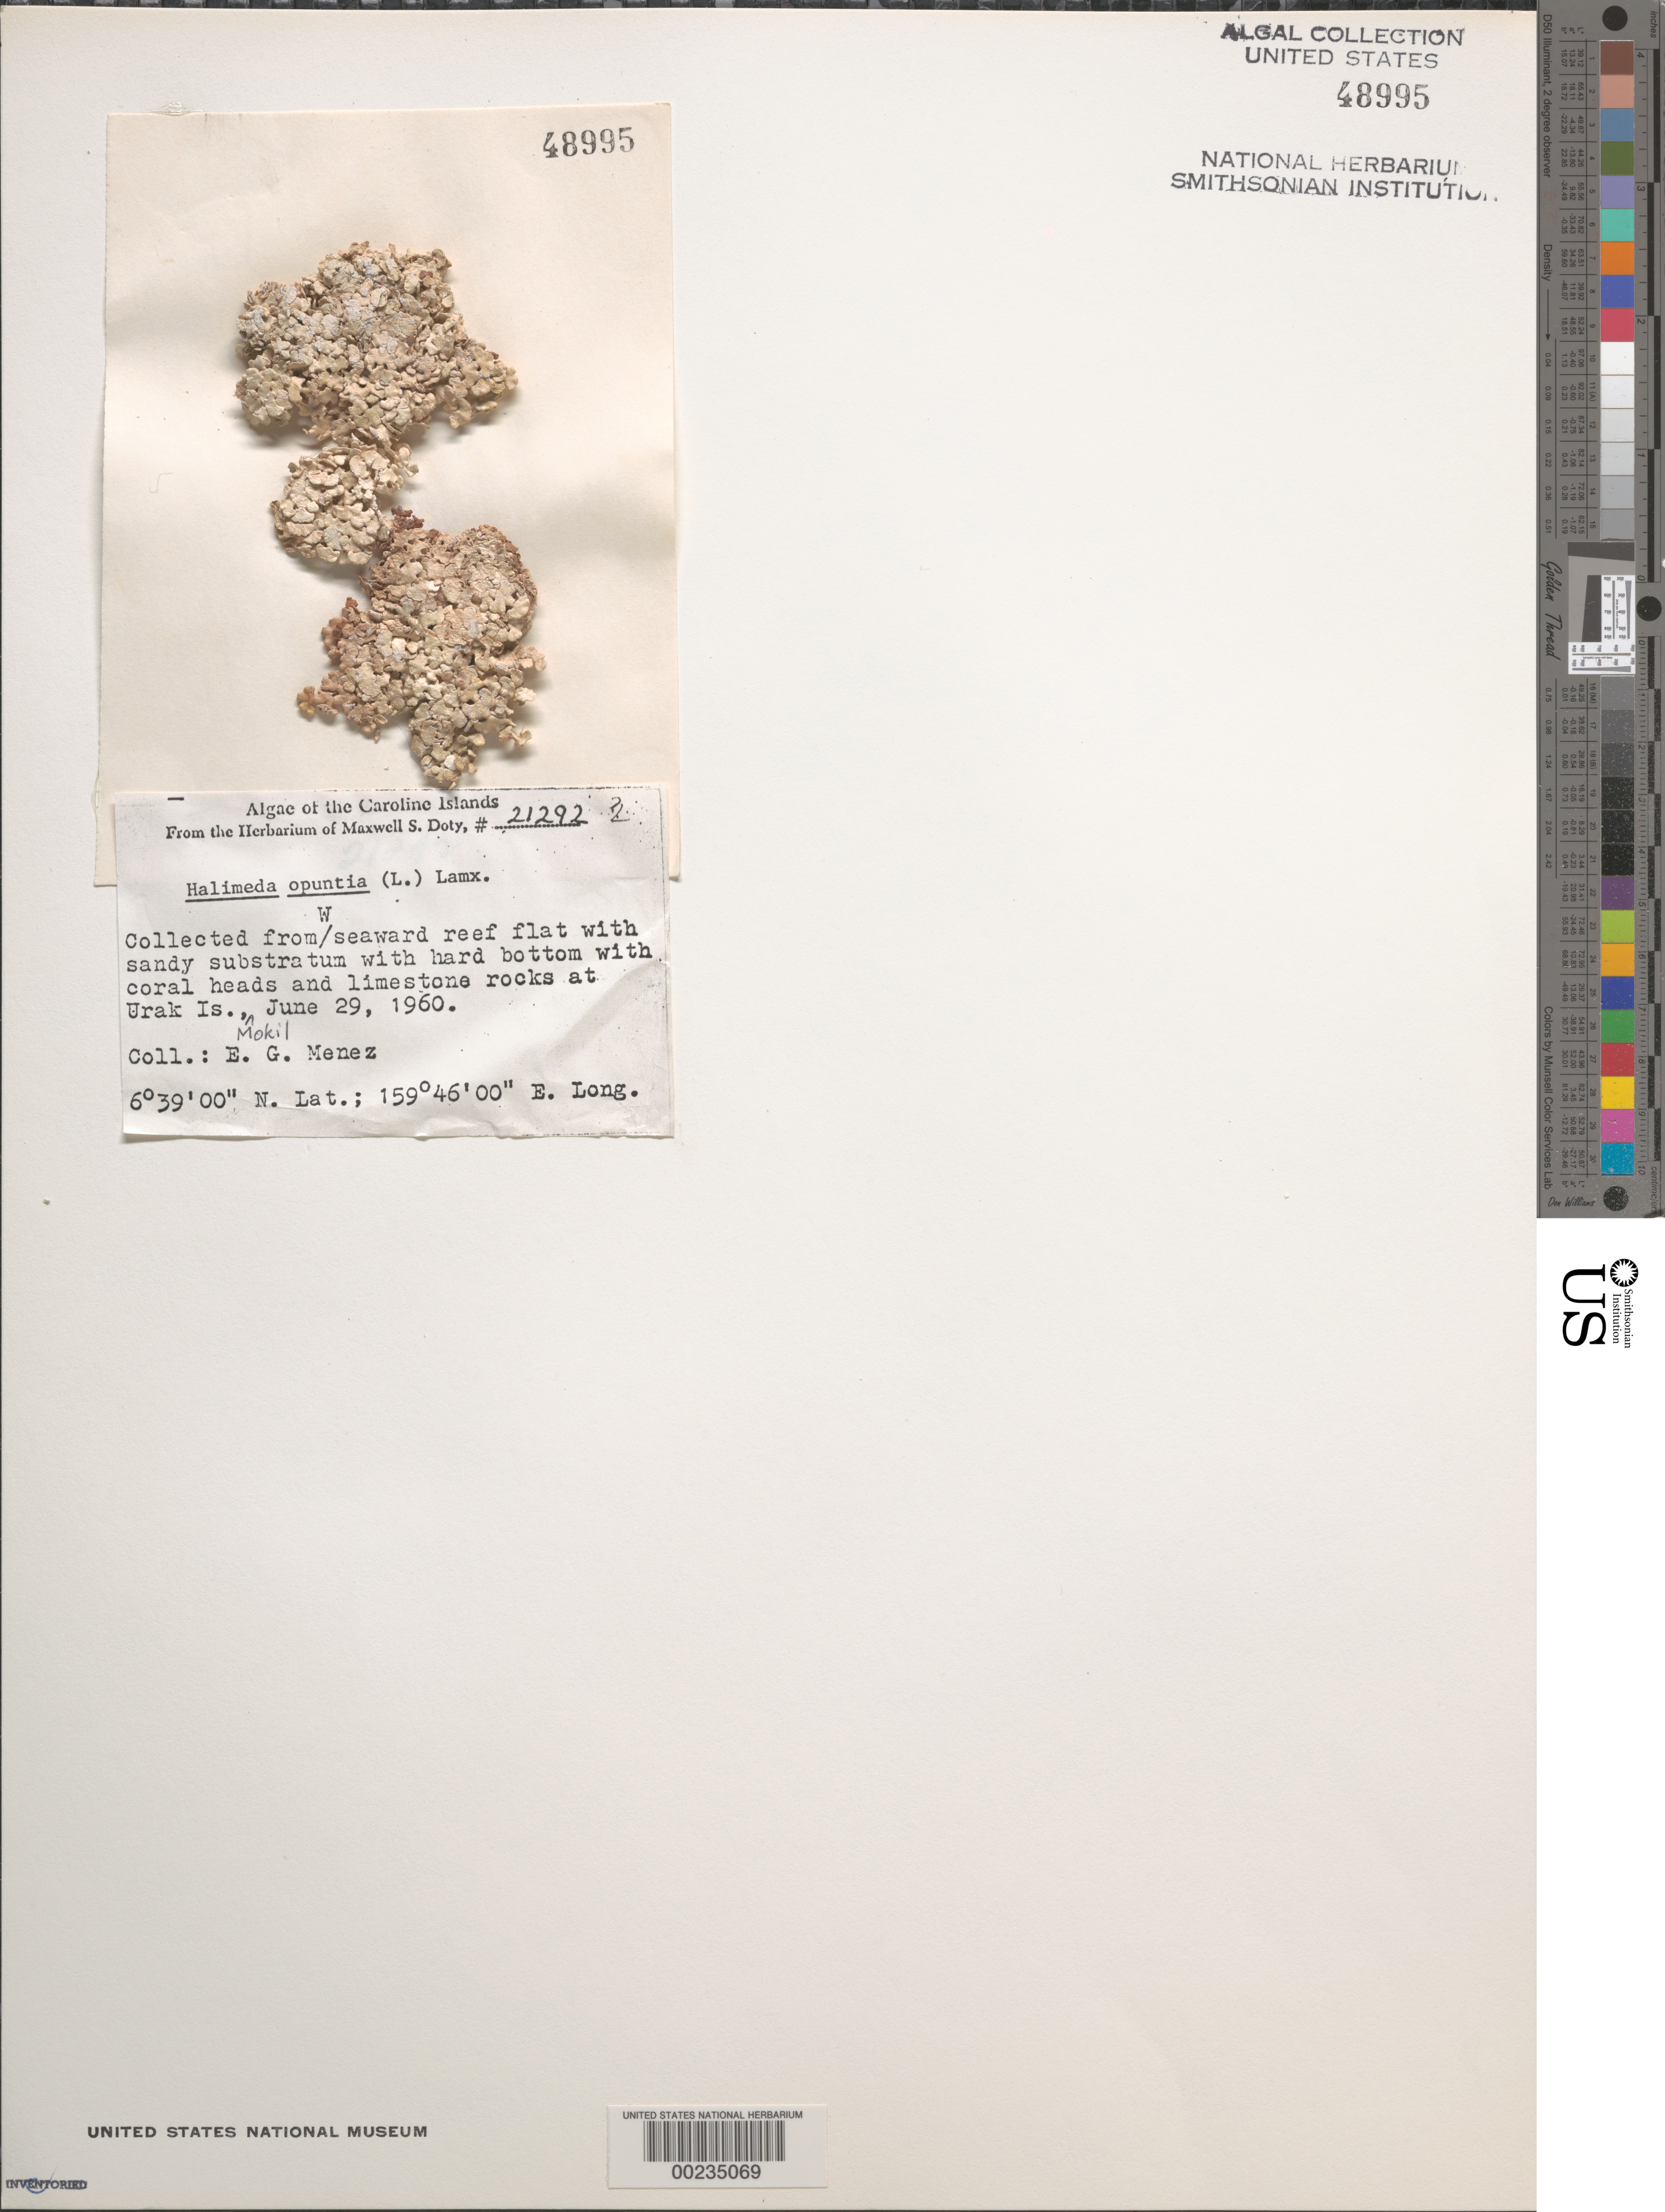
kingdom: Plantae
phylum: Chlorophyta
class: Ulvophyceae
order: Bryopsidales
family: Halimedaceae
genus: Halimeda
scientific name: Halimeda opuntia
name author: (L.) J.V.Lamouroux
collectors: Meñez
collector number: MSD 21292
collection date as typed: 29 Jun 1960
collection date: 1960-06-29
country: Micronesia, Federated States of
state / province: Pohnpei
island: Mwokil (Mokil) Atoll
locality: Urak Islet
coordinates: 6 39' 00" N, 159 46' 00" E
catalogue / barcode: US 48995